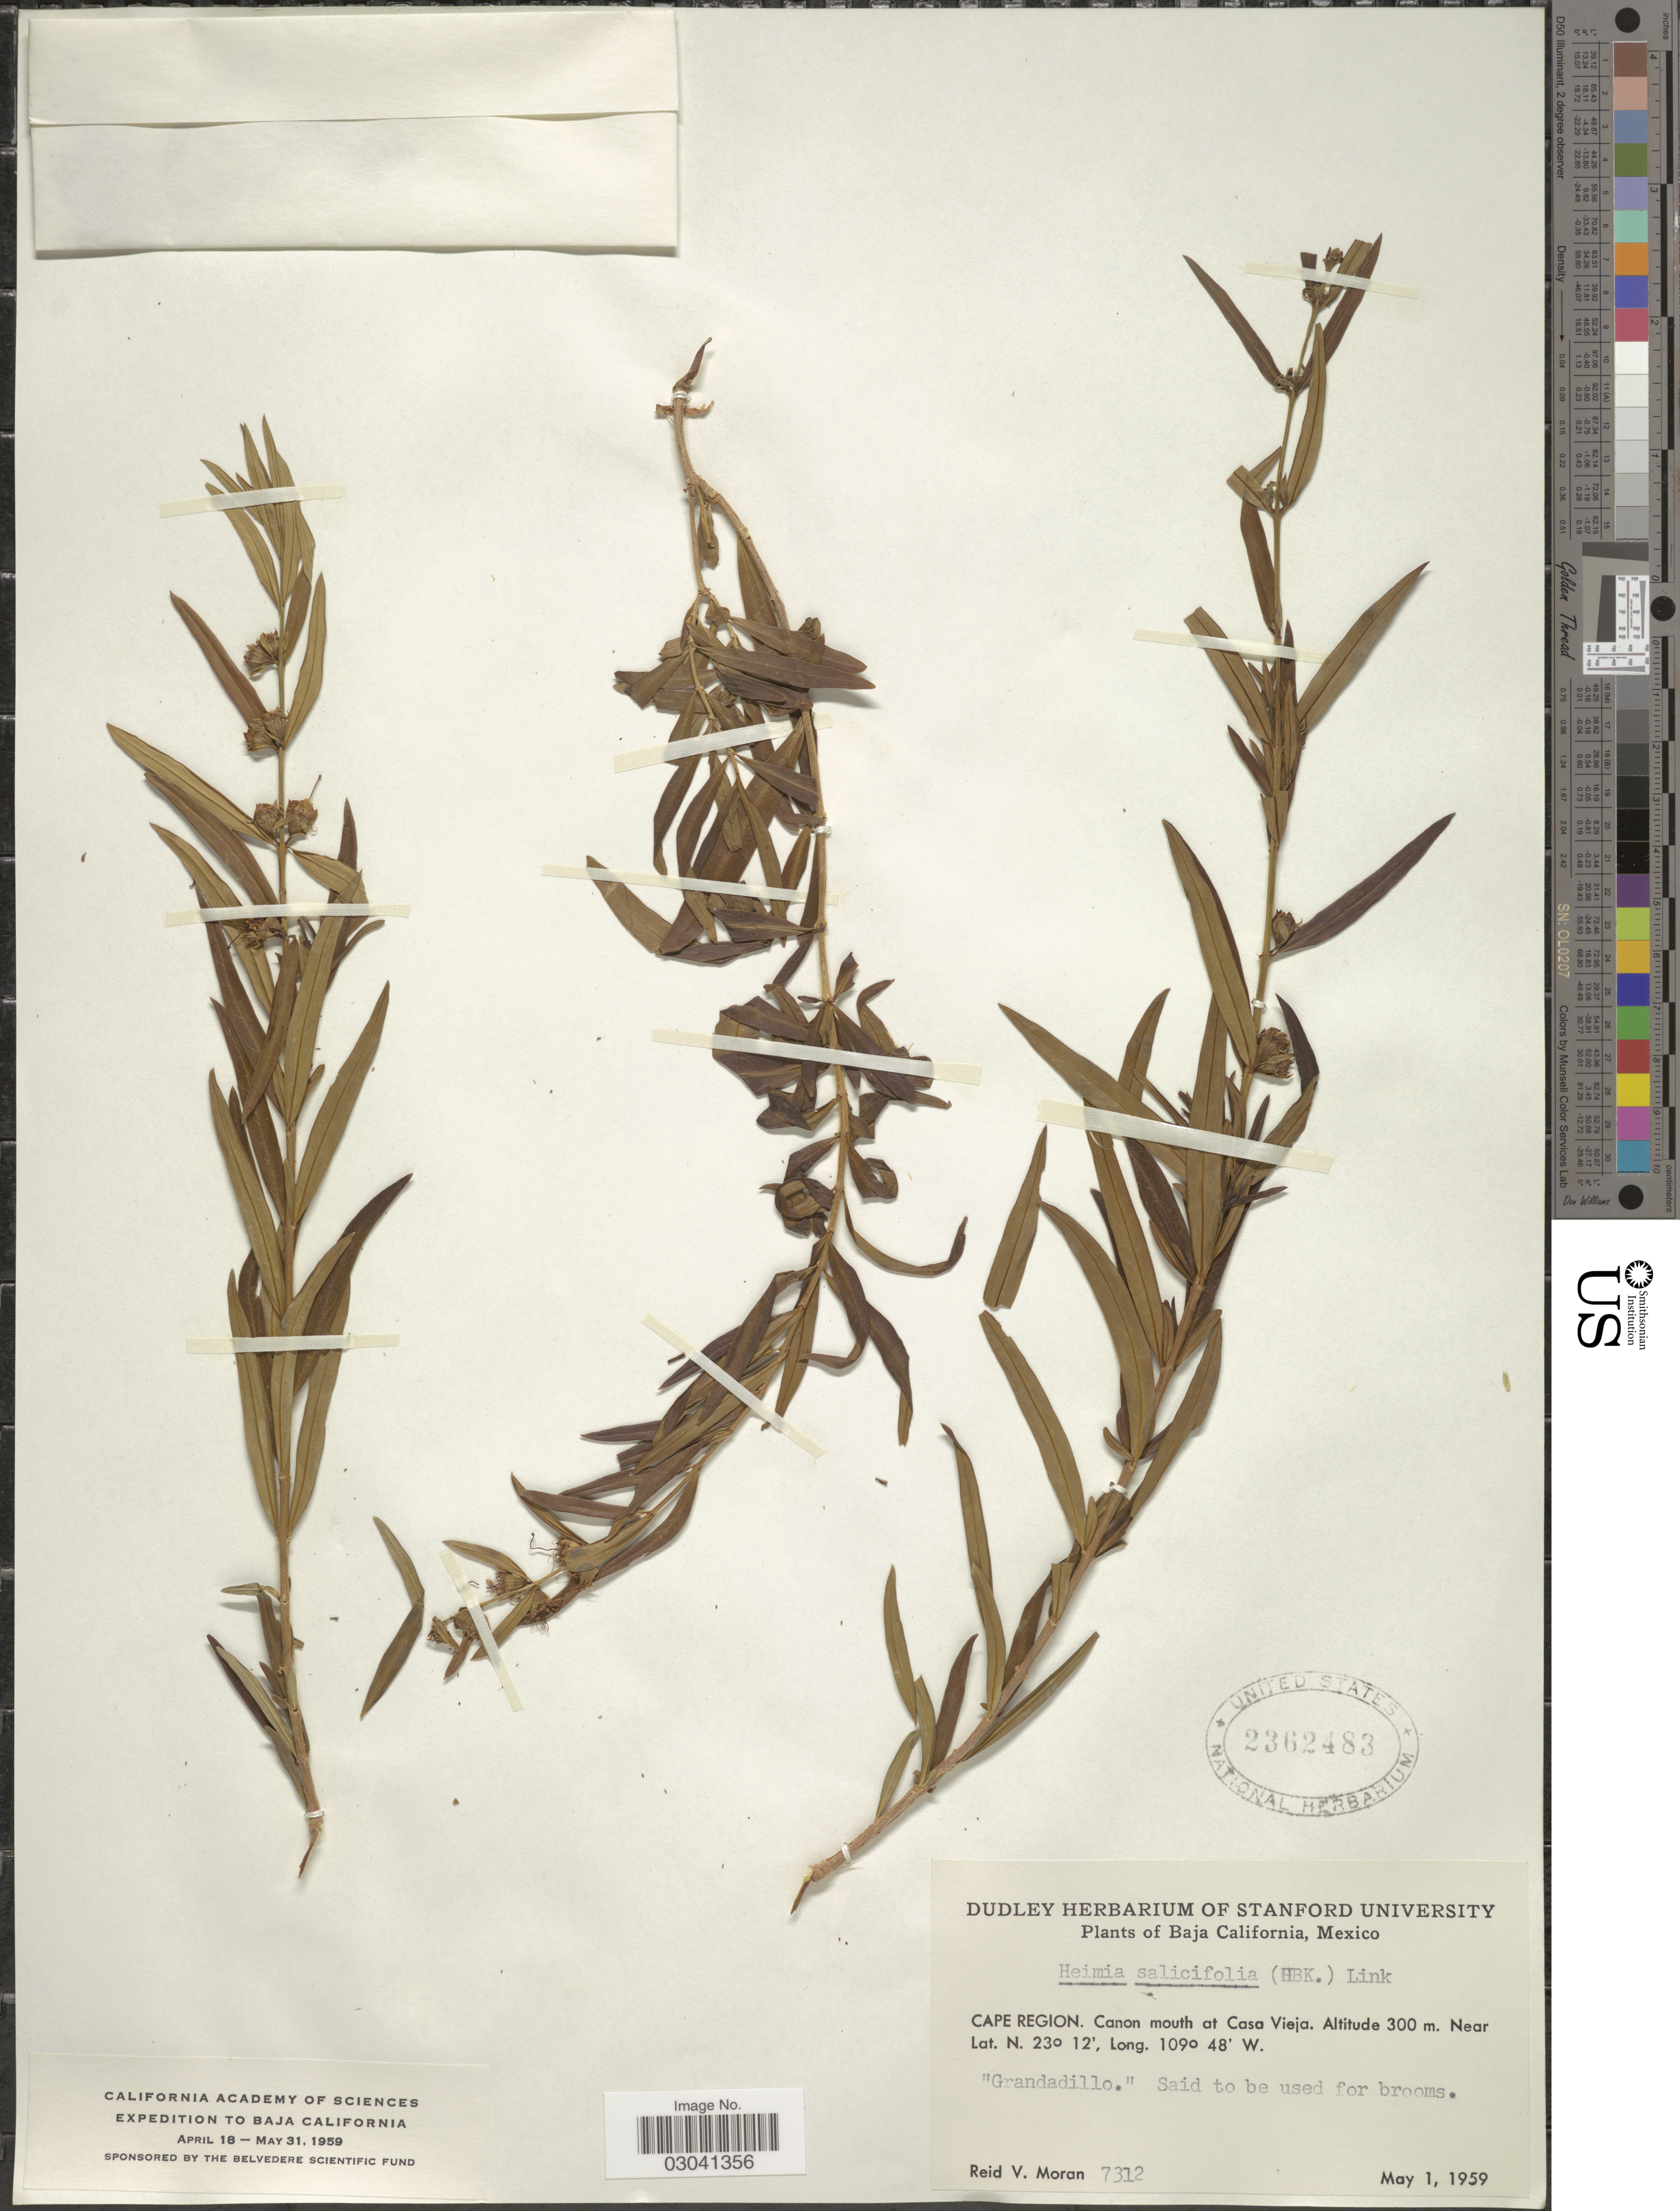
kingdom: Plantae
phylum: Tracheophyta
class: Magnoliopsida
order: Myrtales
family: Lythraceae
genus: Heimia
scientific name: Heimia salicifolia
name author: Link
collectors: R. V. Moran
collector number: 7312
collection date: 1959-05-01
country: Mexico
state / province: Baja California Sur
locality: Cape Region, Canon mouth at Casa Vieja.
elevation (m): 300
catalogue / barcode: US 2362483